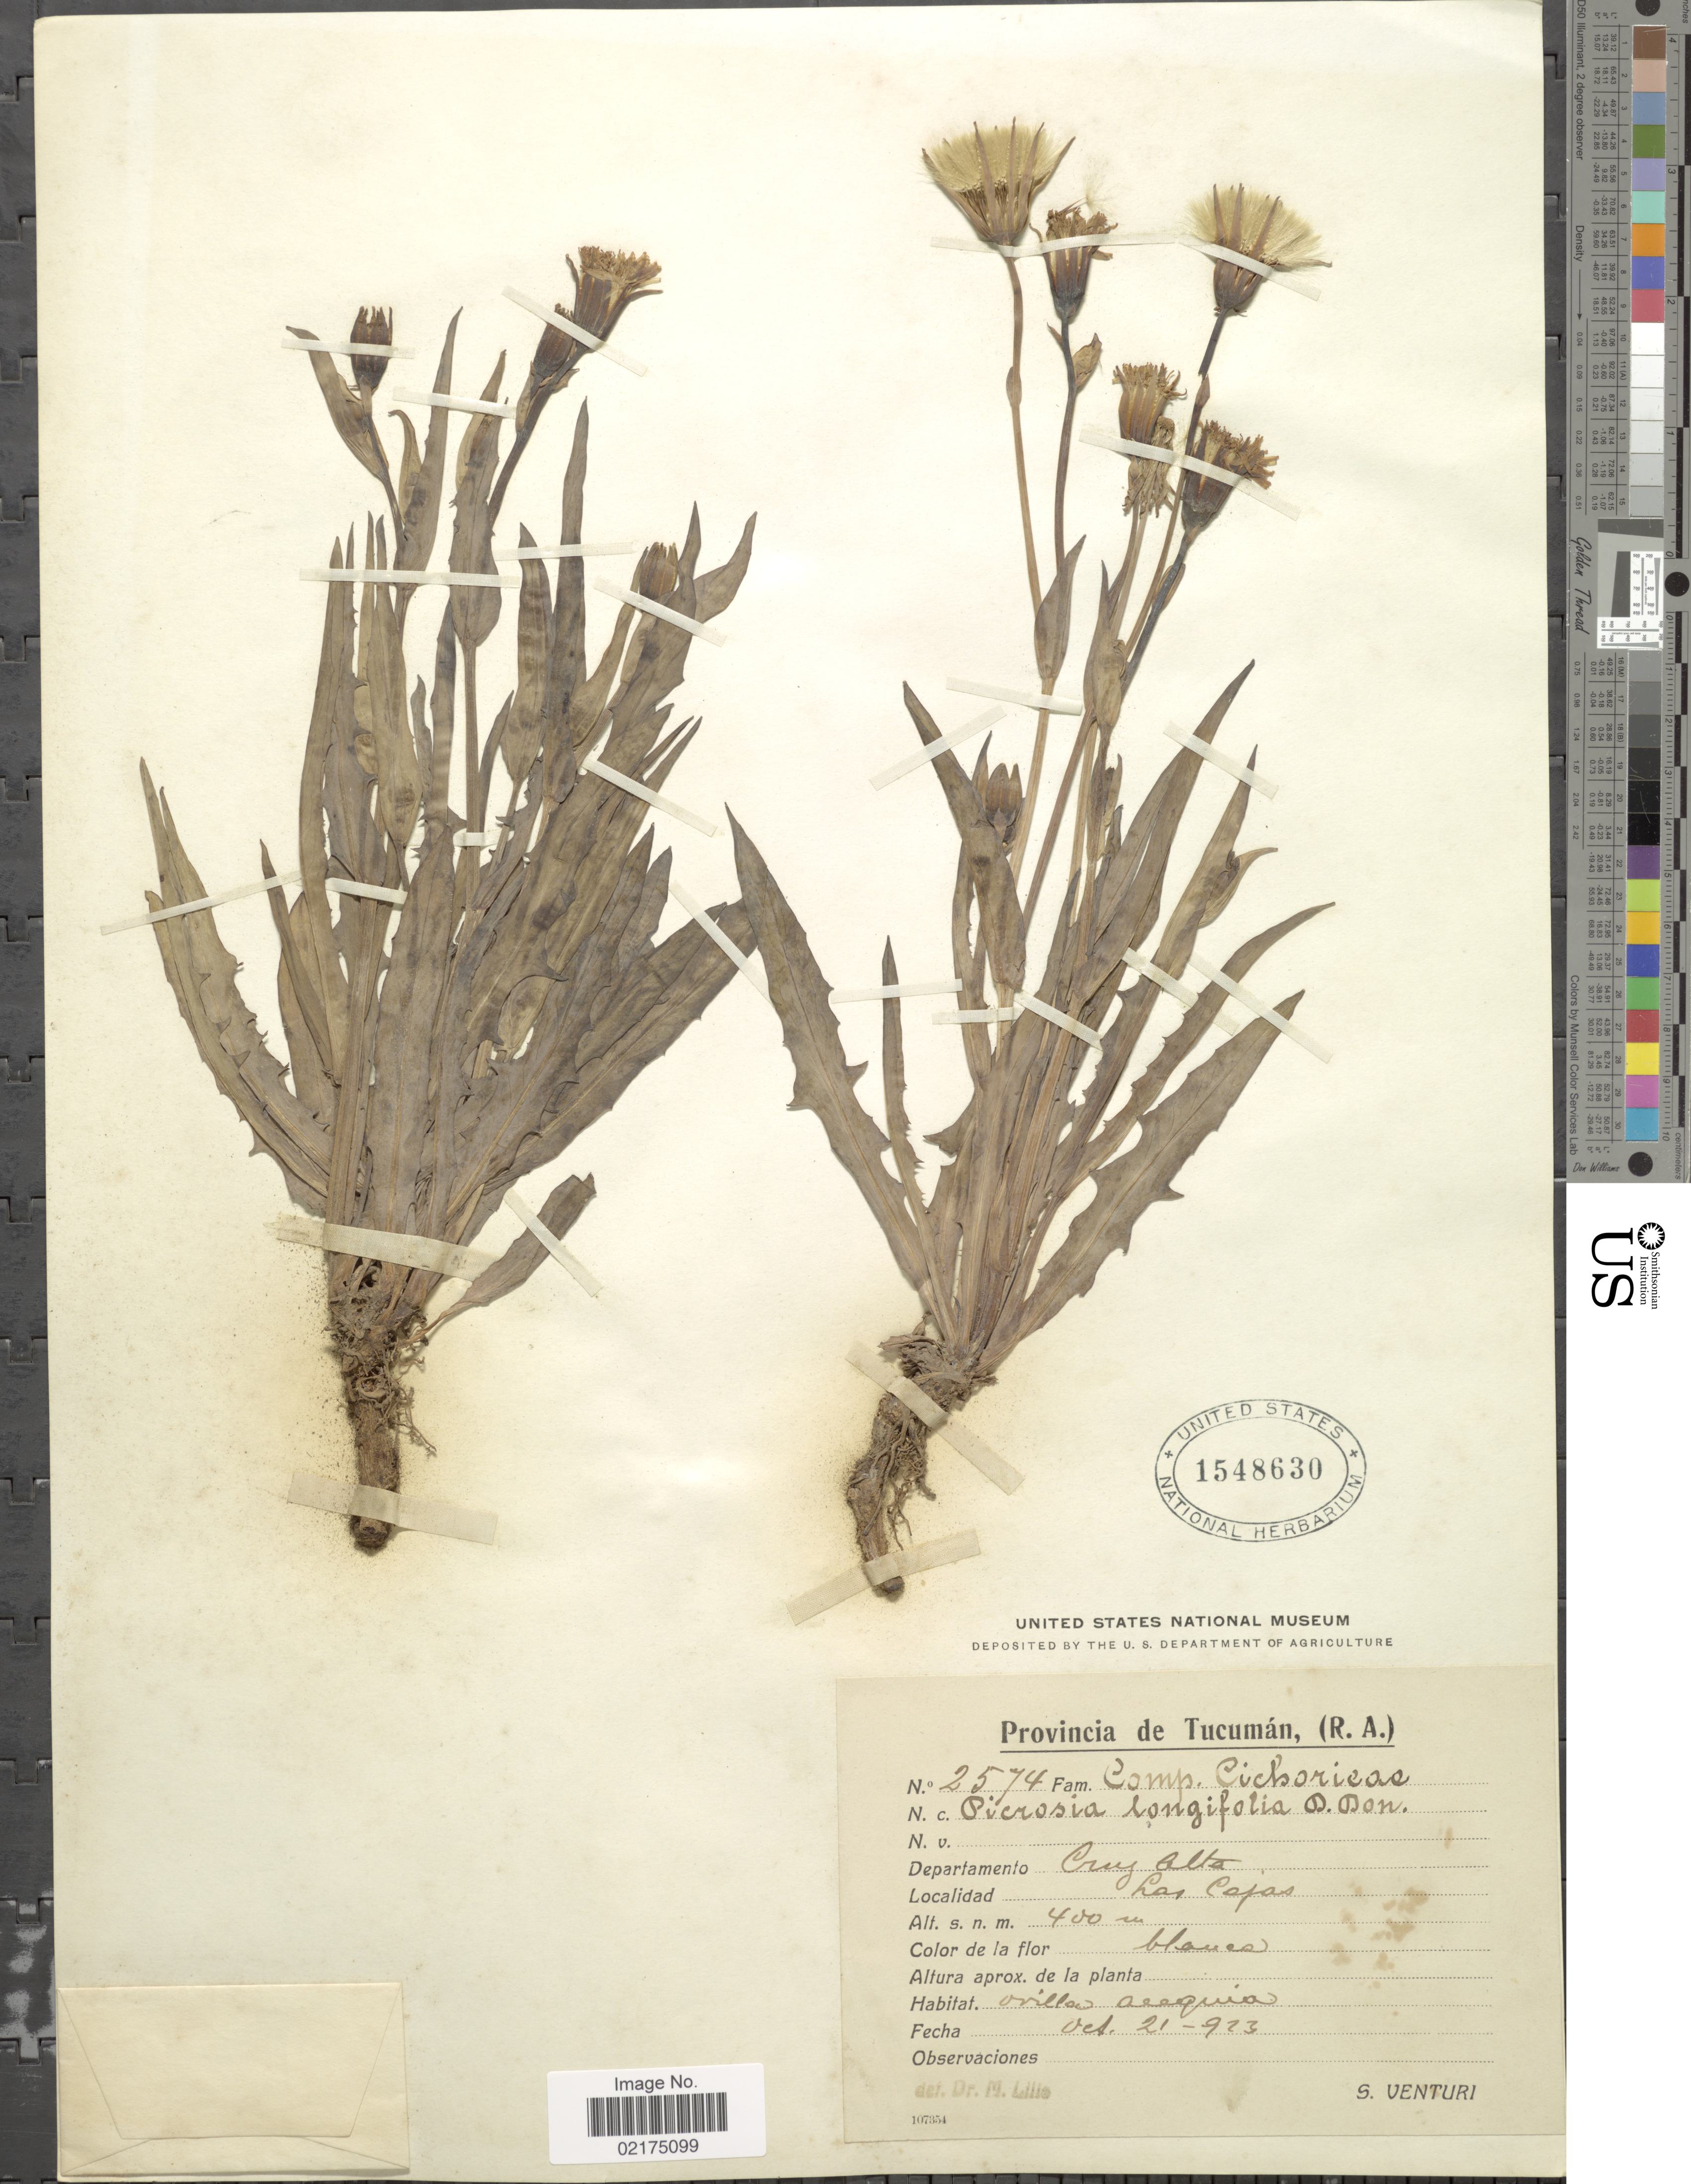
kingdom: Plantae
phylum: Tracheophyta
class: Magnoliopsida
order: Asterales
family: Asteraceae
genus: Picrosia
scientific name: Picrosia longifolia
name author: D. Don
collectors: S. Venturi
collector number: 2574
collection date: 1923-10-21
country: Argentina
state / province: Tucumán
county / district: Cruz Alta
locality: Las Cejas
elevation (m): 400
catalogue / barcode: US 1548630